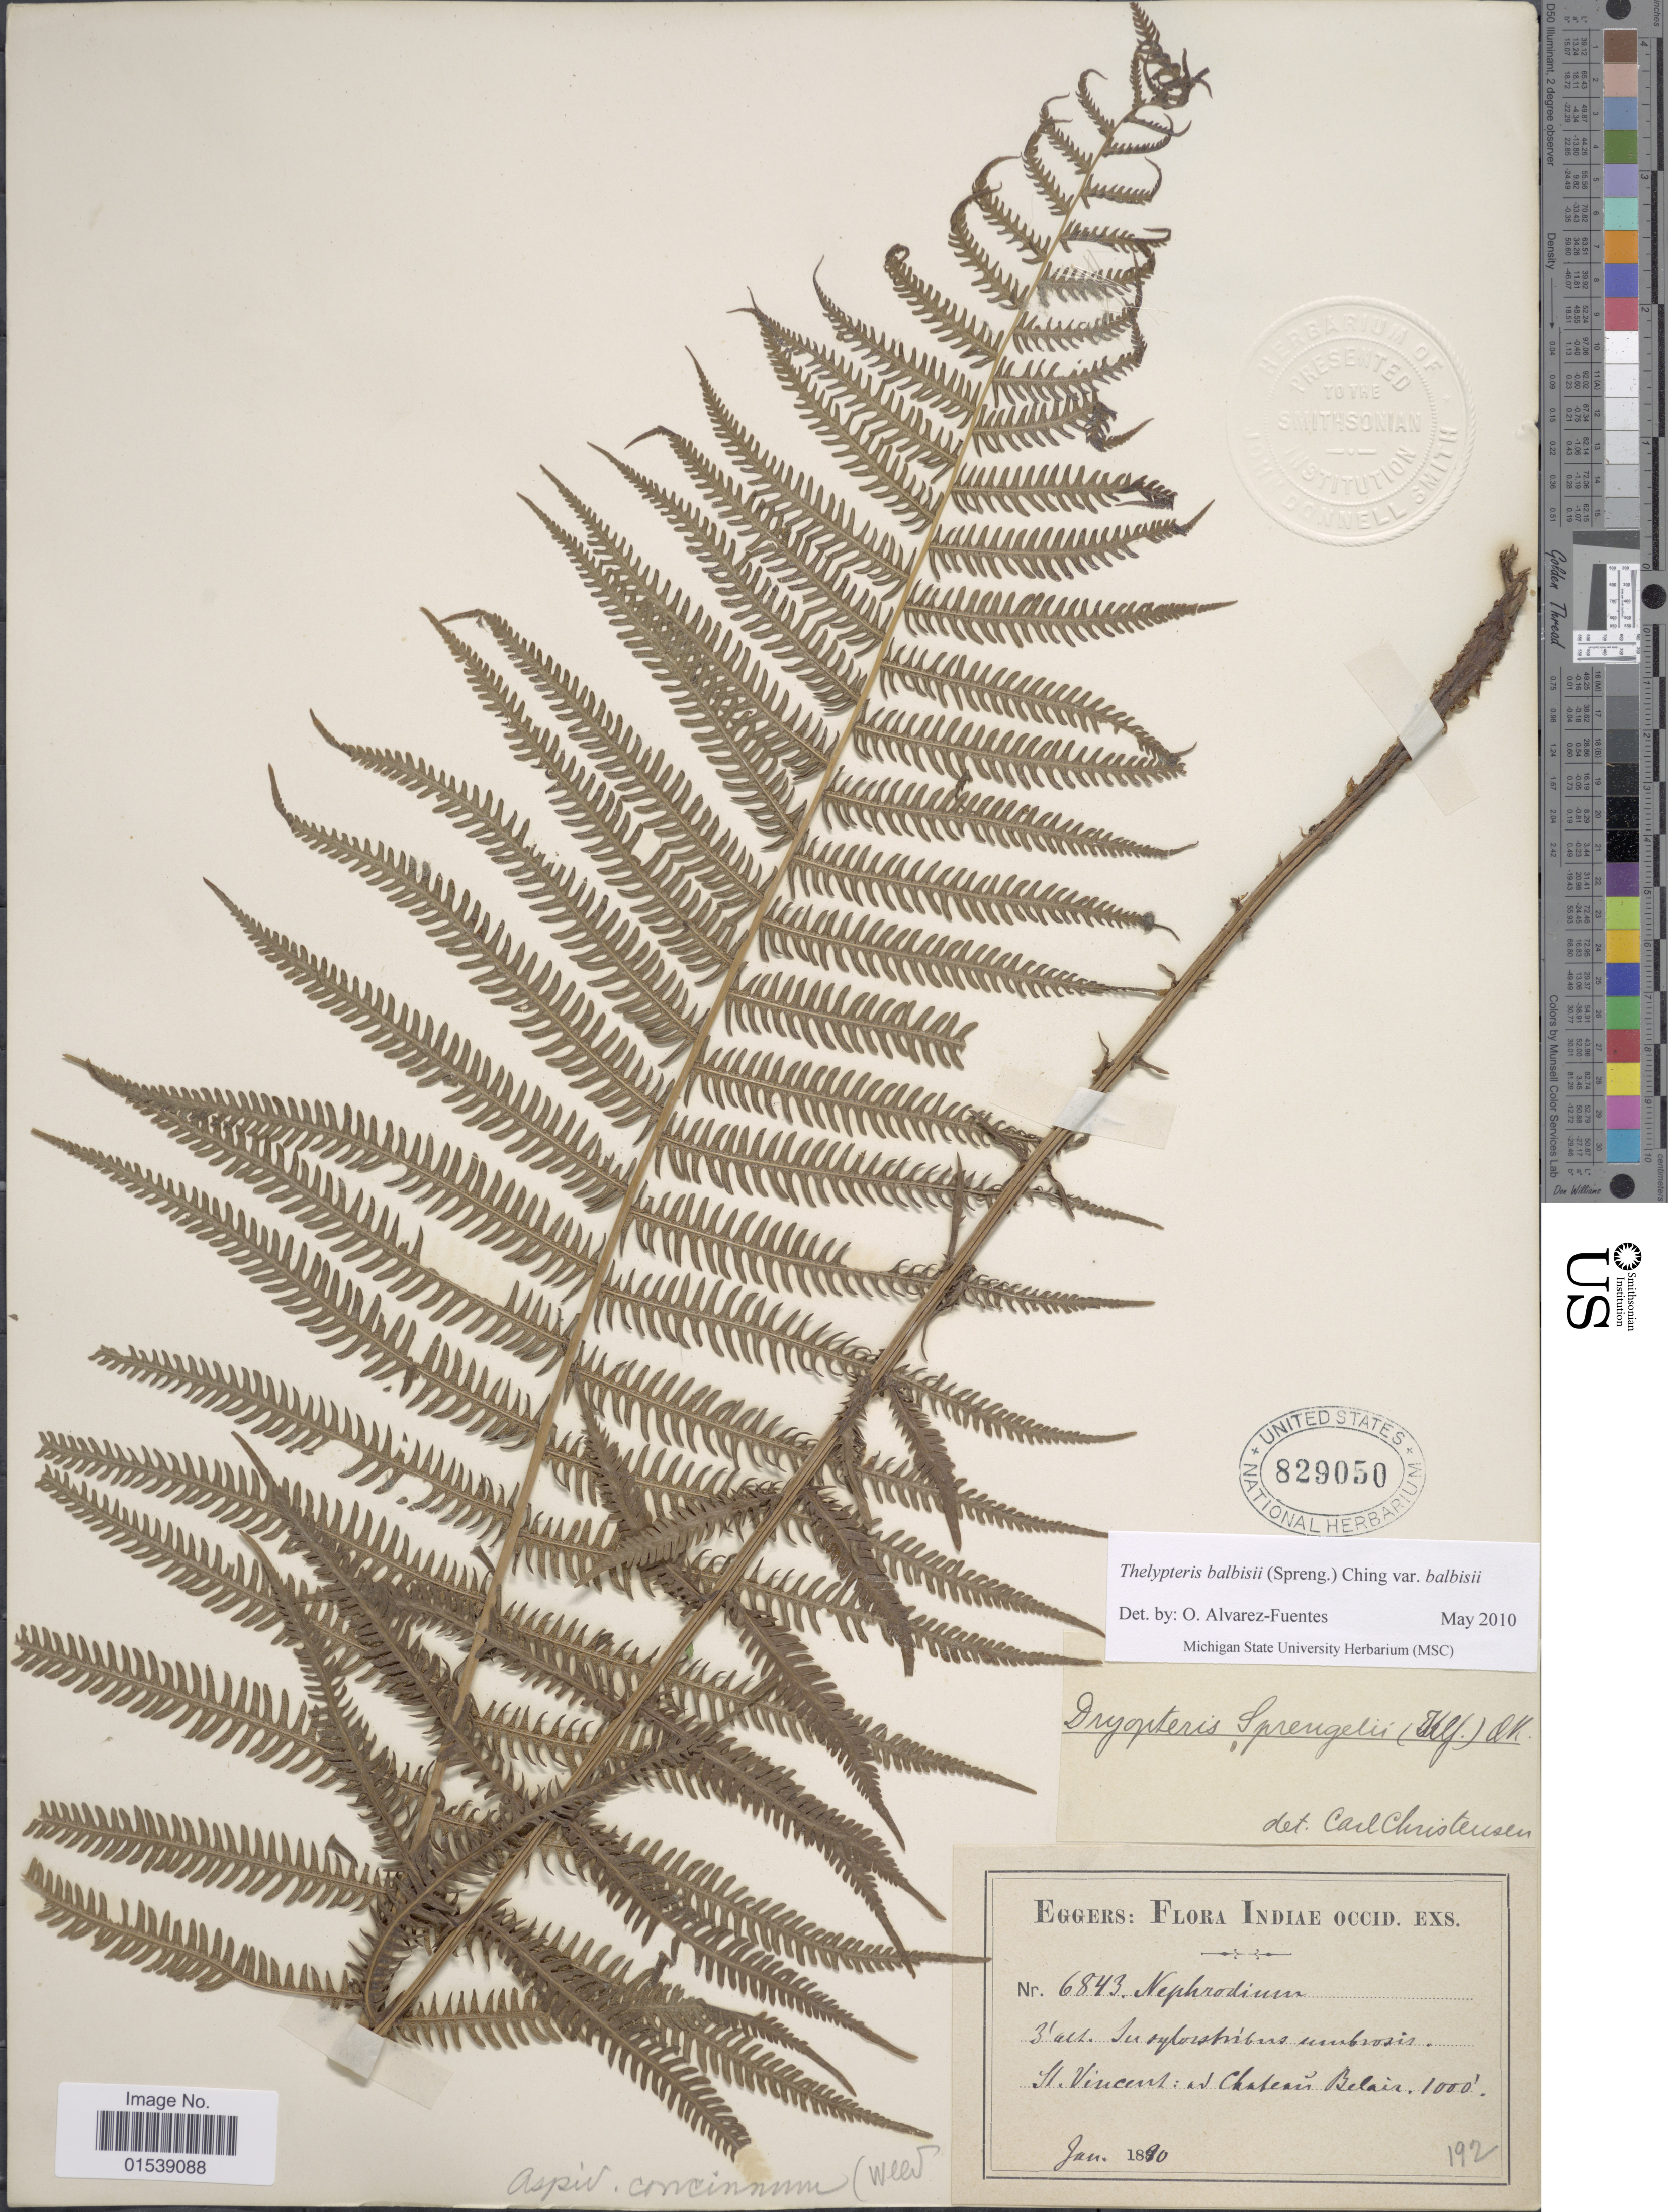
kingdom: Plantae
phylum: Tracheophyta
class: Polypodiopsida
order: Polypodiales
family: Thelypteridaceae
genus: Amauropelta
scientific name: Amauropelta balbisii (Spreng.) comb. nov., ined. 2015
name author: (Spreng.)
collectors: -. Eggers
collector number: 6843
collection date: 1890-01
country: St. Vincent - Grenadines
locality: Indiae Occid., St. Vincent: ad Chateau Belair.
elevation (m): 305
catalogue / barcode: US 829050